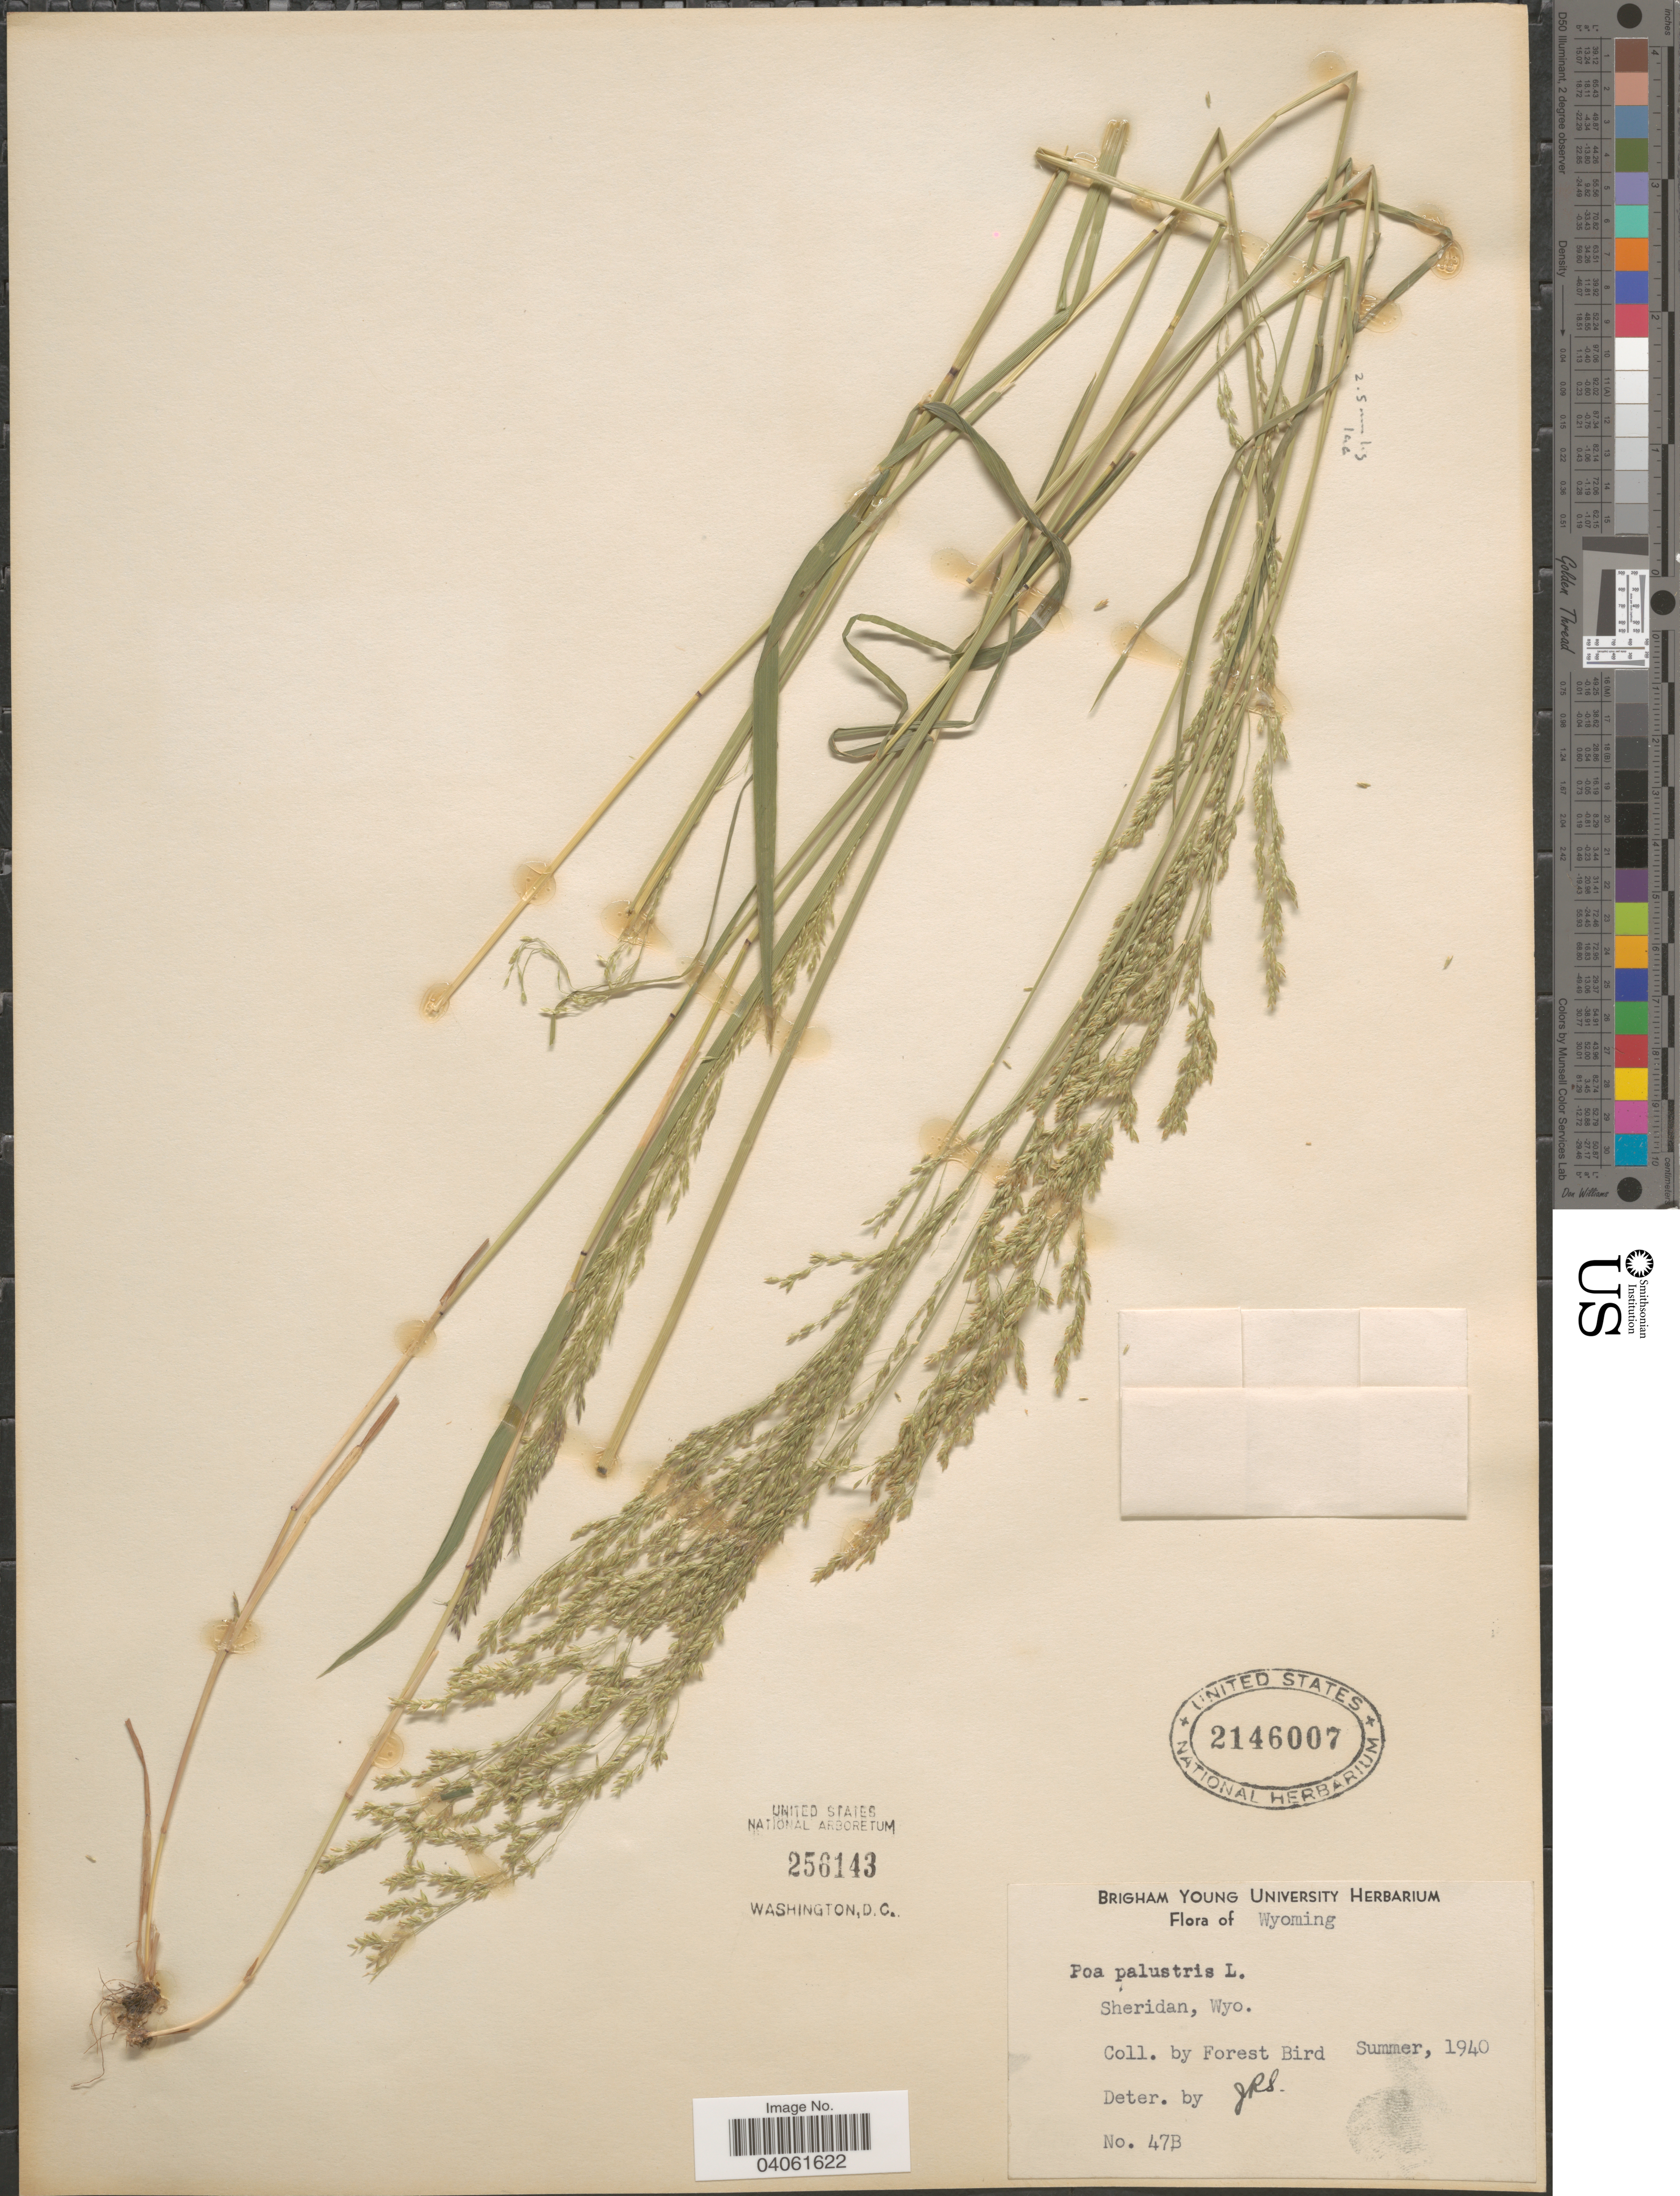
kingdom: Plantae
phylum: Tracheophyta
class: Liliopsida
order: Poales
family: Poaceae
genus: Poa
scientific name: Poa palustris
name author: L.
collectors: F. Bird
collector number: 47B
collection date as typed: Summer, 1940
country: United States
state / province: Wyoming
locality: Sheridan.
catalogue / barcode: US 2146007